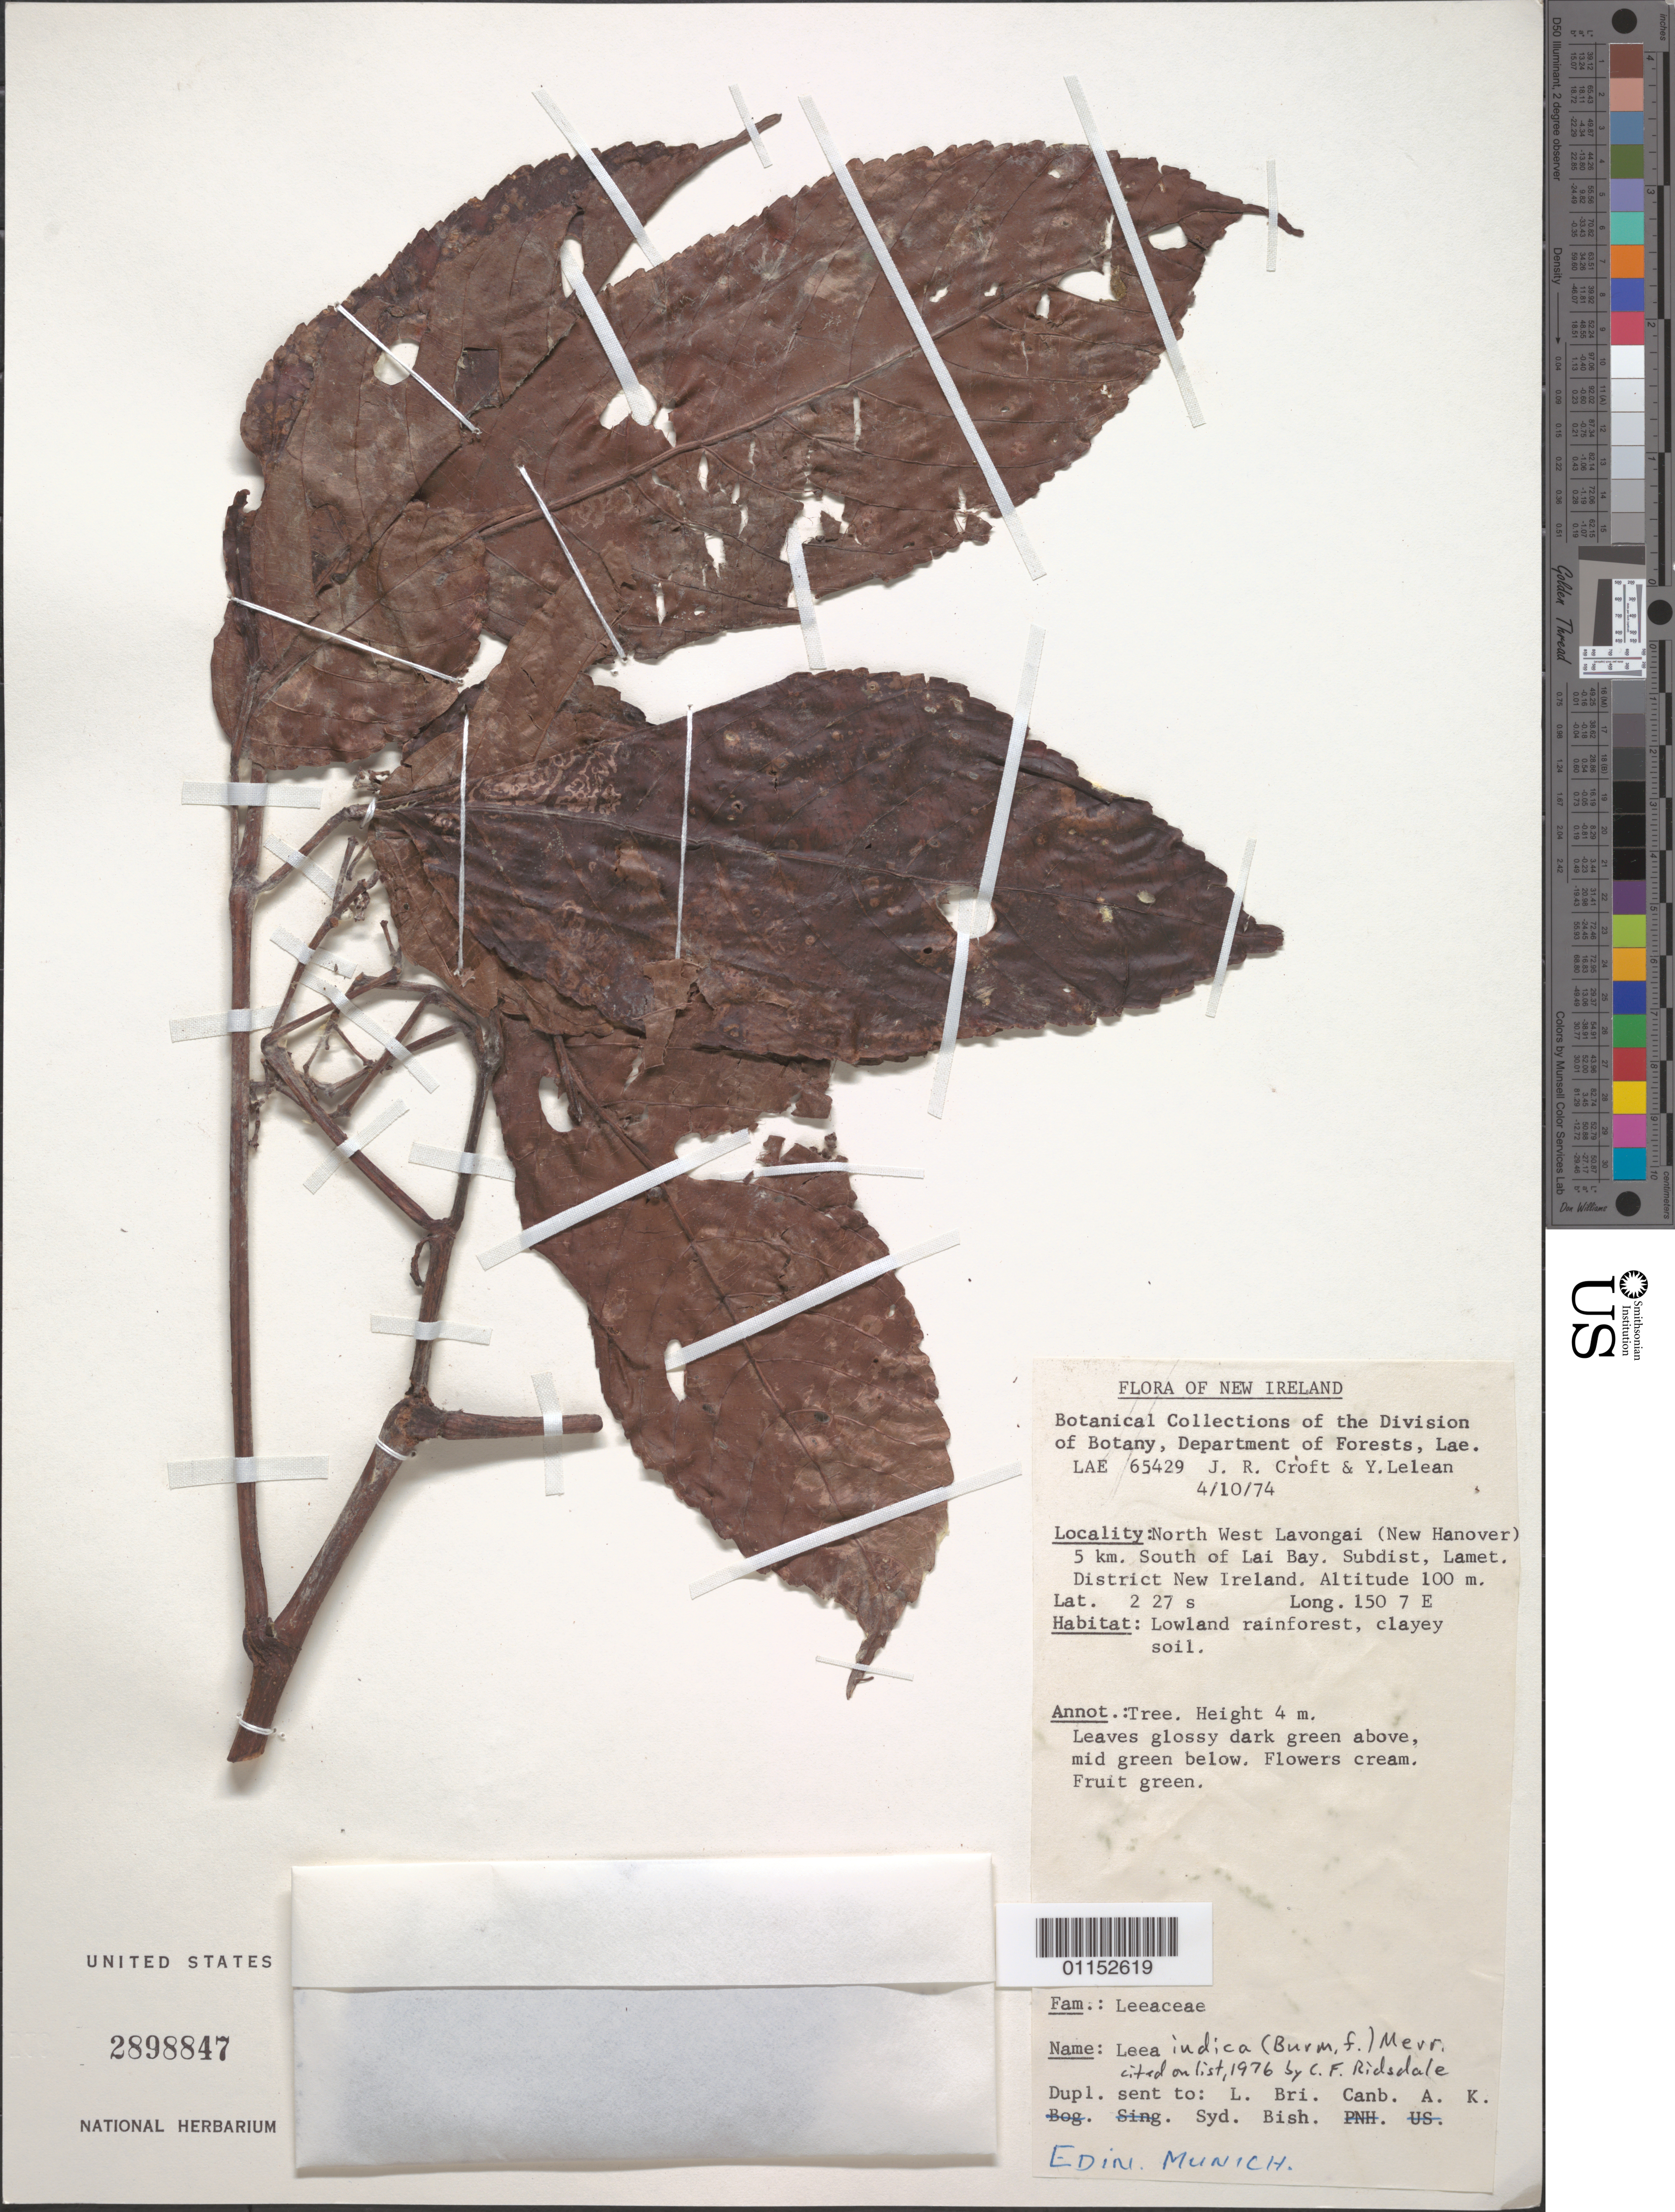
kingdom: Plantae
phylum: Tracheophyta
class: Magnoliopsida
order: Vitales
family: Vitaceae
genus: Leea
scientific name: Leea indica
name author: (Burm. f.) Merr.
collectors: J. R. Croft & Y. Lelean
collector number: LAE 65429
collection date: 1974-10-04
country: Papua New Guinea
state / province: New Ireland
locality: NW Lavongai (New Hanover) 5 km S of Lai Bay. Subdist, Lamet.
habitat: Lowland rainforest, clayey soil. Tree.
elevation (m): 100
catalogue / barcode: US 2898847